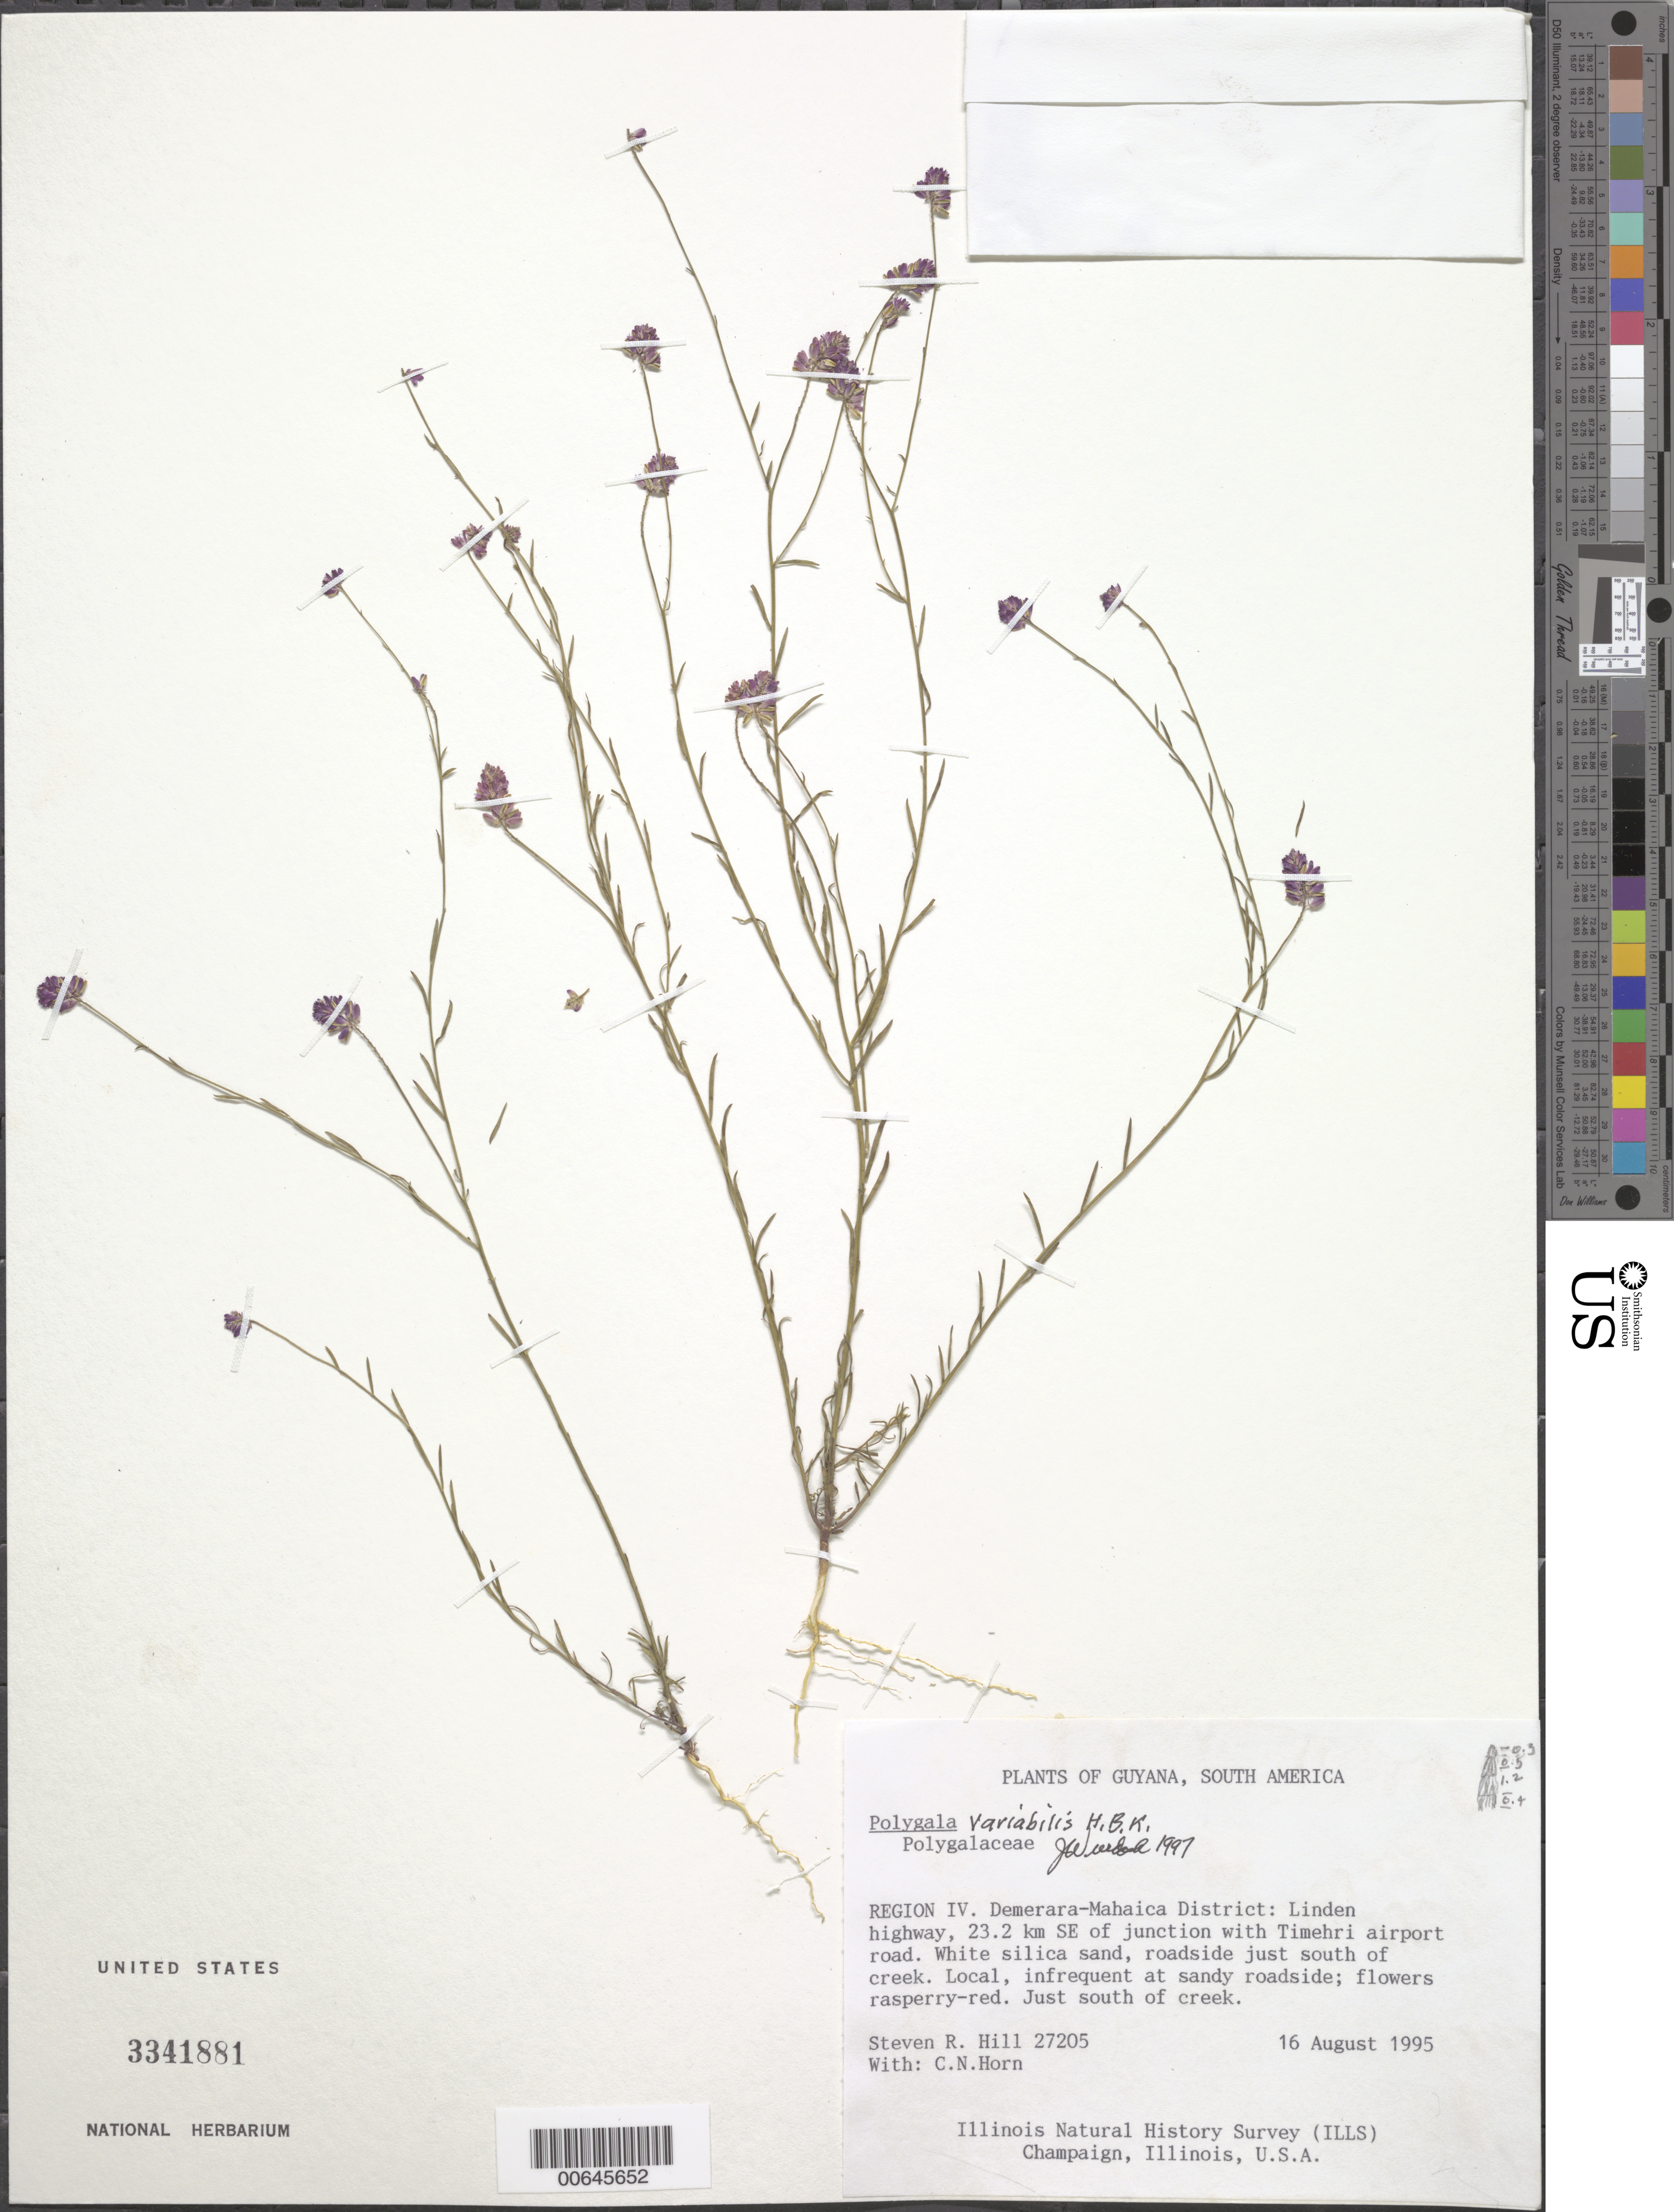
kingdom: Plantae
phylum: Tracheophyta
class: Magnoliopsida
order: Fabales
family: Polygalaceae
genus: Polygala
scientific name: Polygala variabilis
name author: Kunth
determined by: Wurdack, John J., (US), US (UNITED STATES)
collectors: S. R. Hill, C. N. Horn & H. Vermeer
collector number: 27205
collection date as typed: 16-Aug-95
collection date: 1995-08-16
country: Guyana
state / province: Demerara-Mahaica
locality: Linden Hwy., 23.2 km SE of Timehri Airport road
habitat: White silica sand, roadside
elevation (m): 20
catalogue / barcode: US 3341881